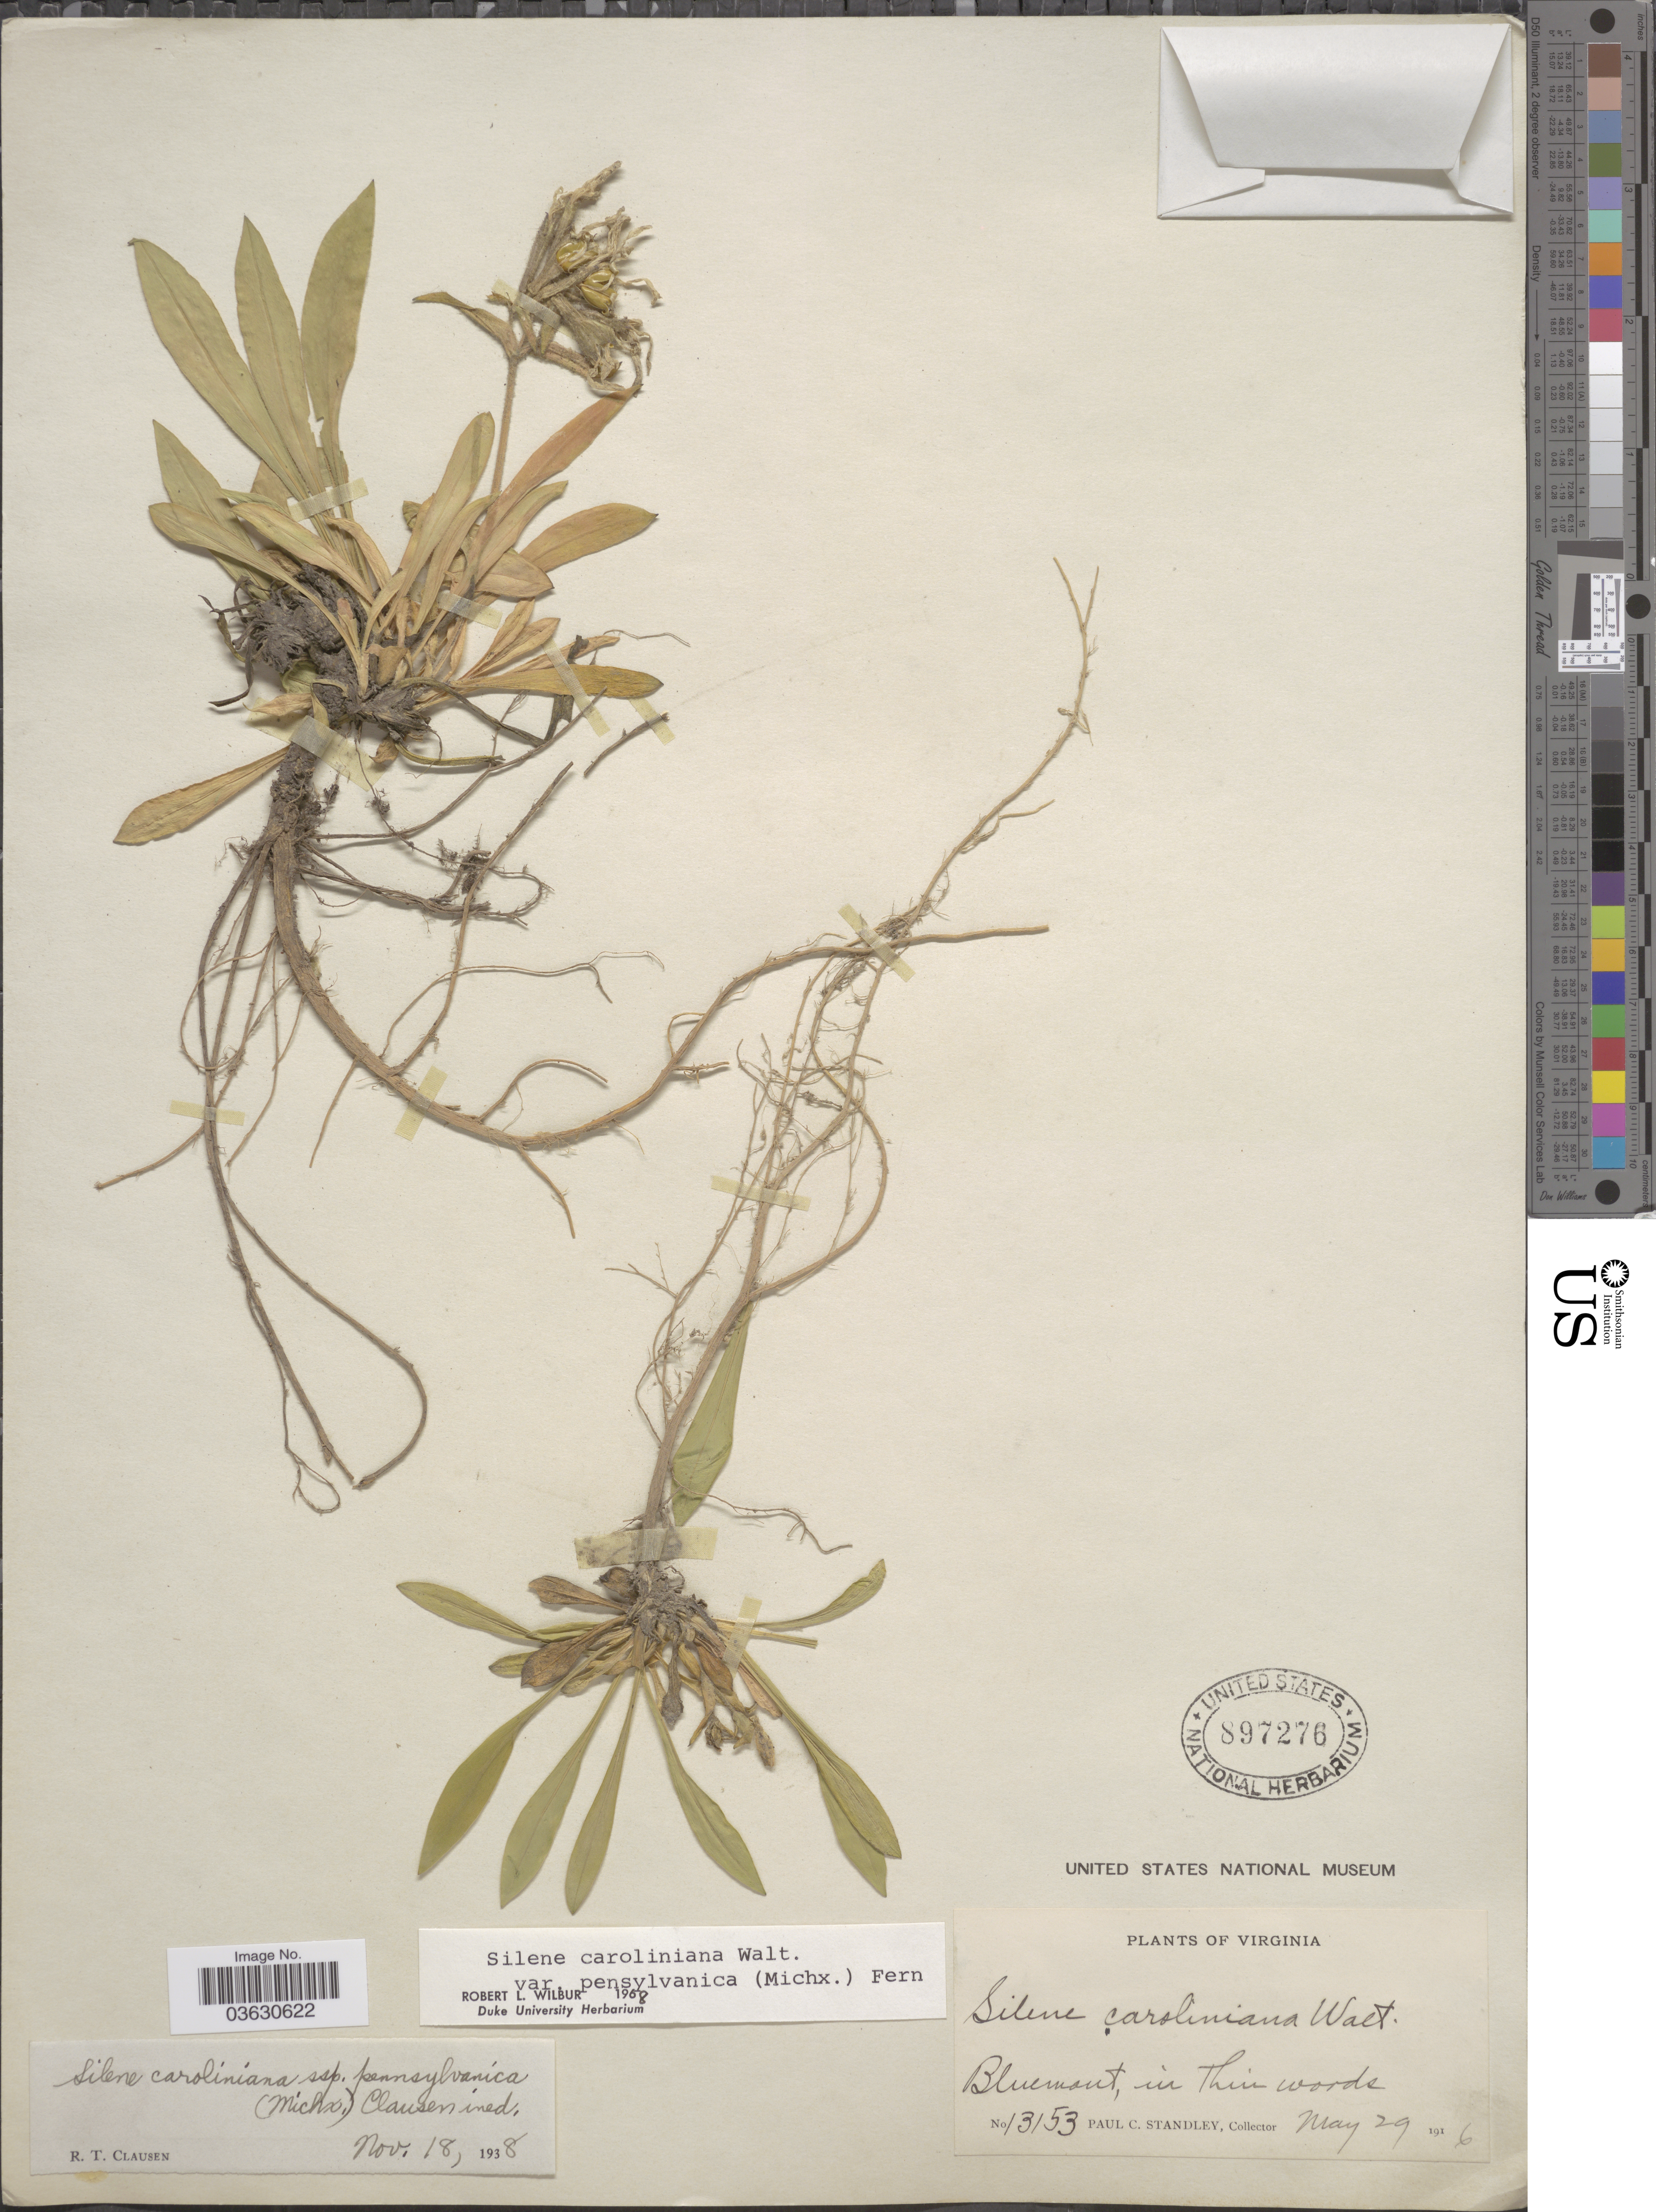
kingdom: Plantae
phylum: Tracheophyta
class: Magnoliopsida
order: Caryophyllales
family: Caryophyllaceae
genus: Silene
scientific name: Silene caroliniana var. pensylvanica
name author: (Michx.) Fernald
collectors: P. C. Standley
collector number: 13153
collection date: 1916-05-29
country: United States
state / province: Virginia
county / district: Loudoun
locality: Bluemont, in thin woods.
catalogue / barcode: US 897276